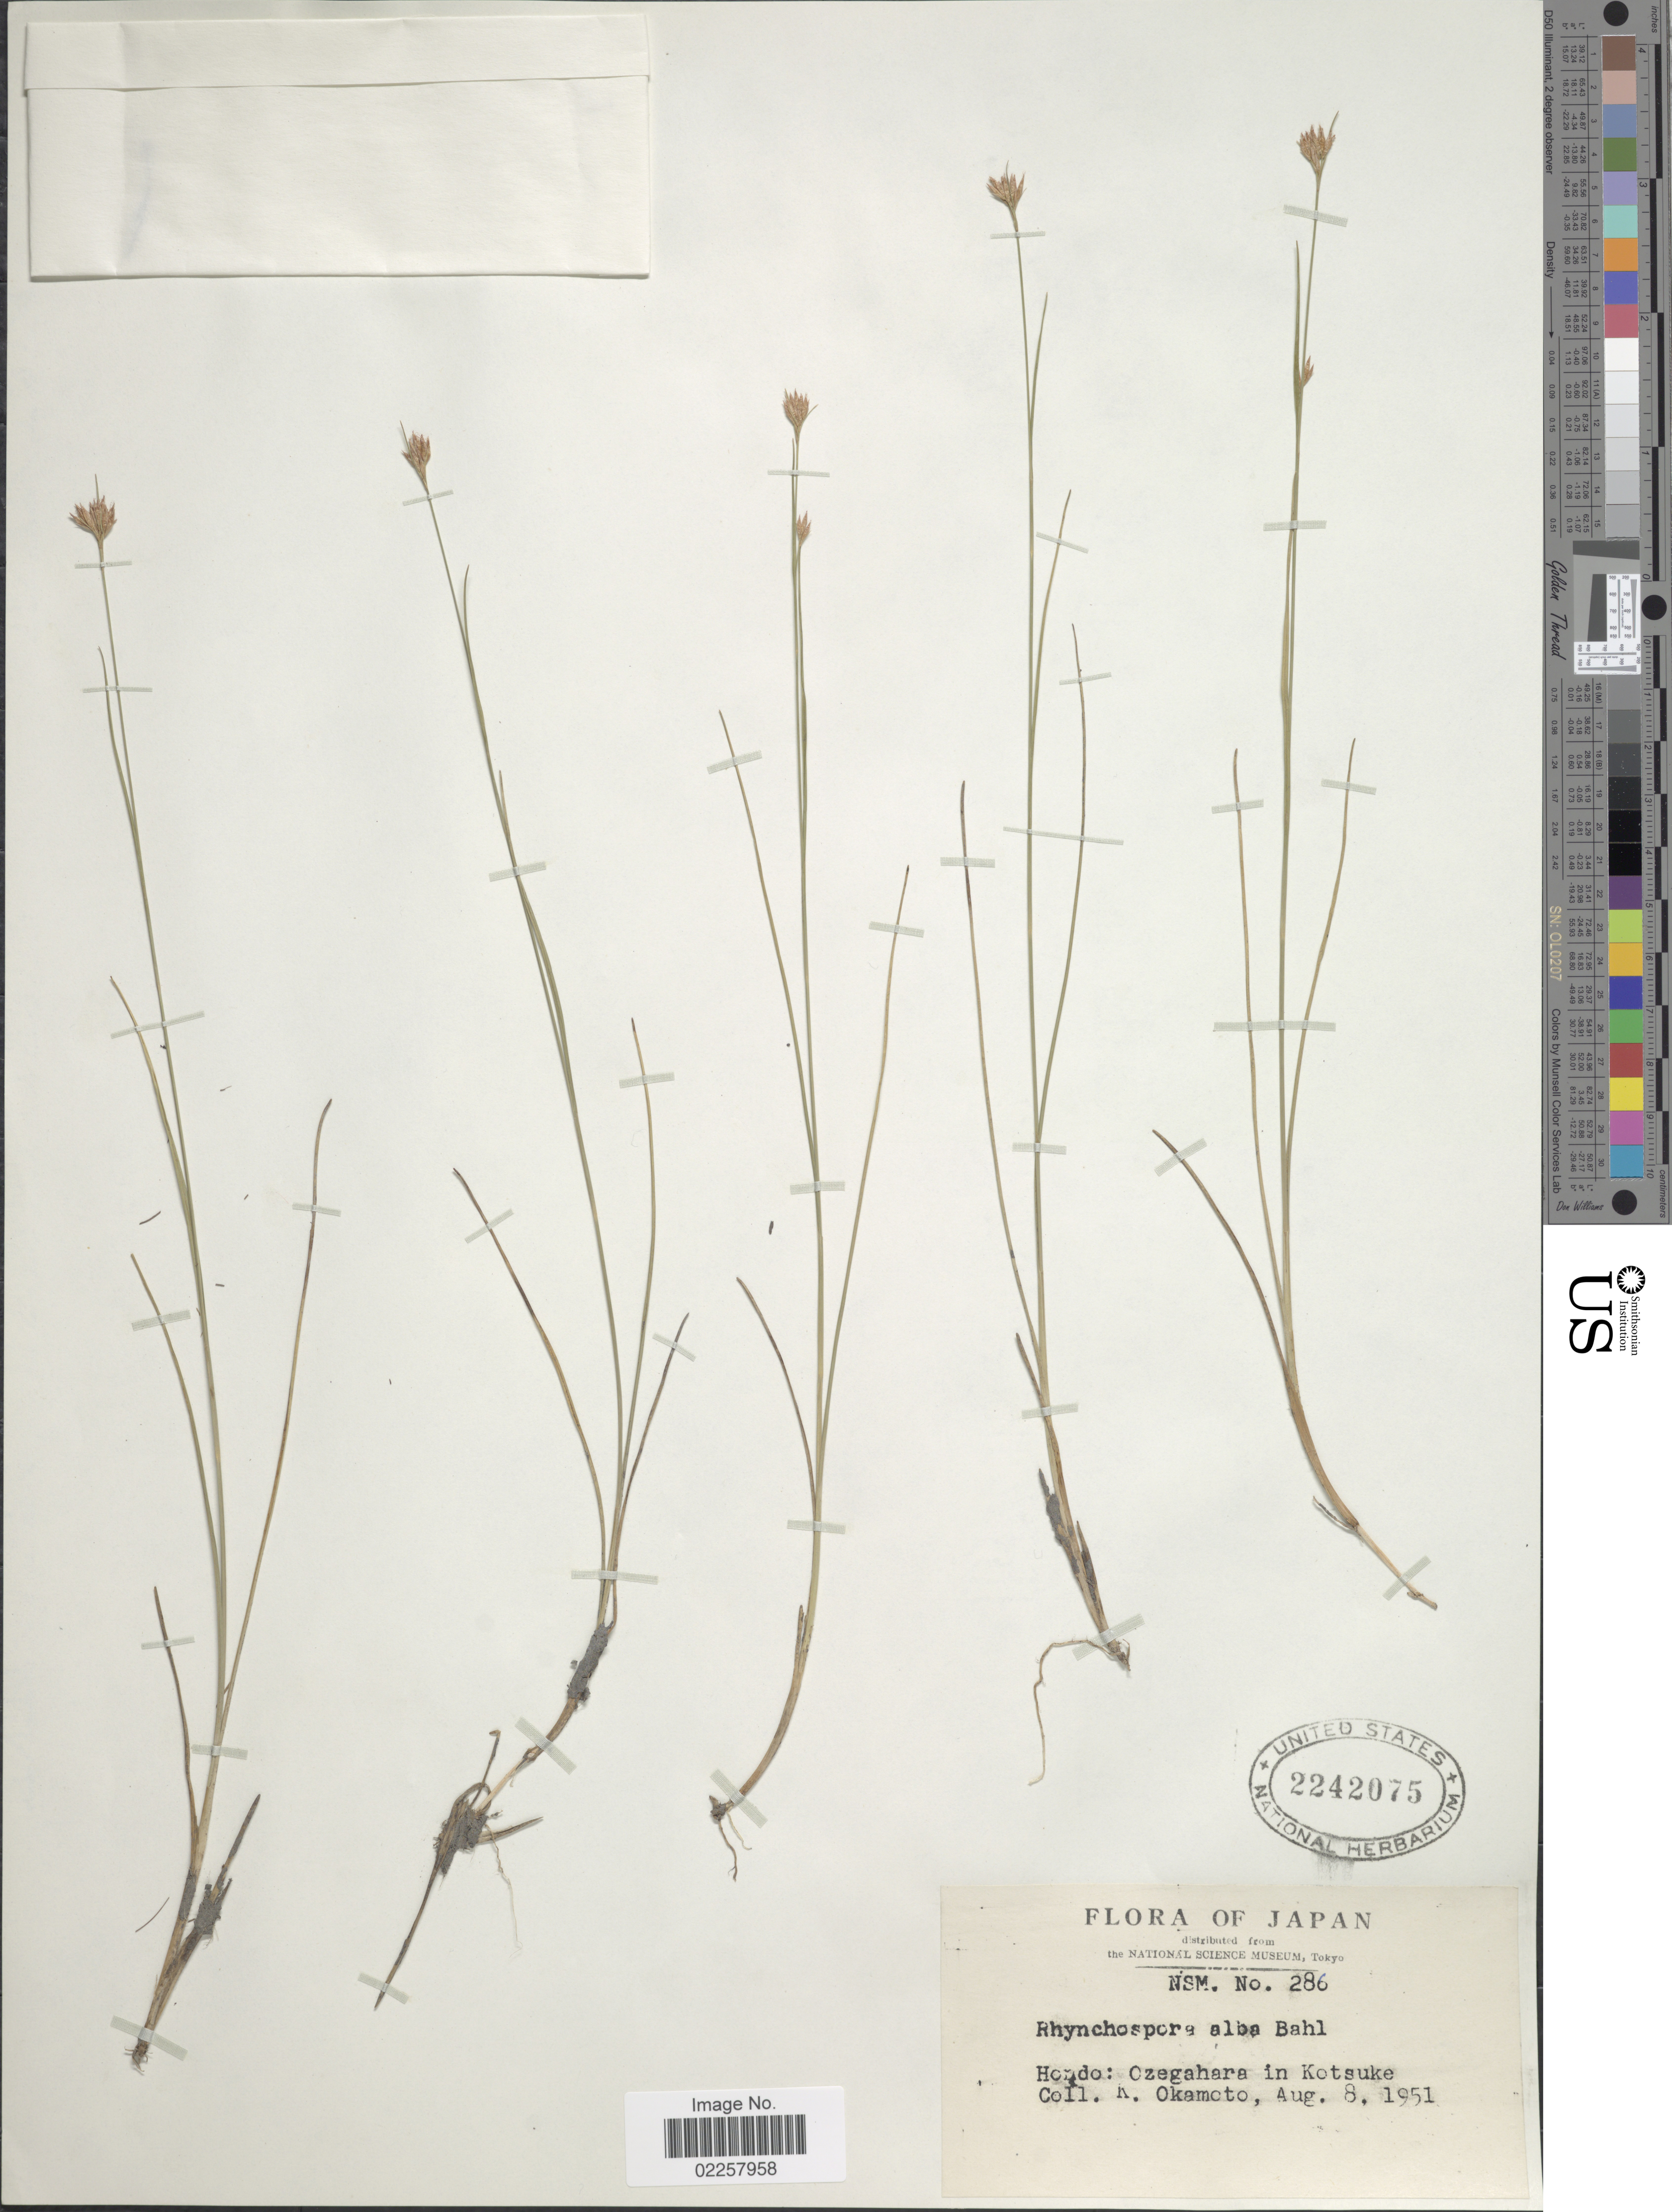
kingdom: Plantae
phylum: Tracheophyta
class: Liliopsida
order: Poales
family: Cyperaceae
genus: Rhynchospora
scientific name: Rhynchospora alba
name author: (L.) Vahl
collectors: K. Okamoto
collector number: NSM 286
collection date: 1951-08-08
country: Japan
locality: Hondo: Ozegahara in Kotsuke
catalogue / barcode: US 2242075